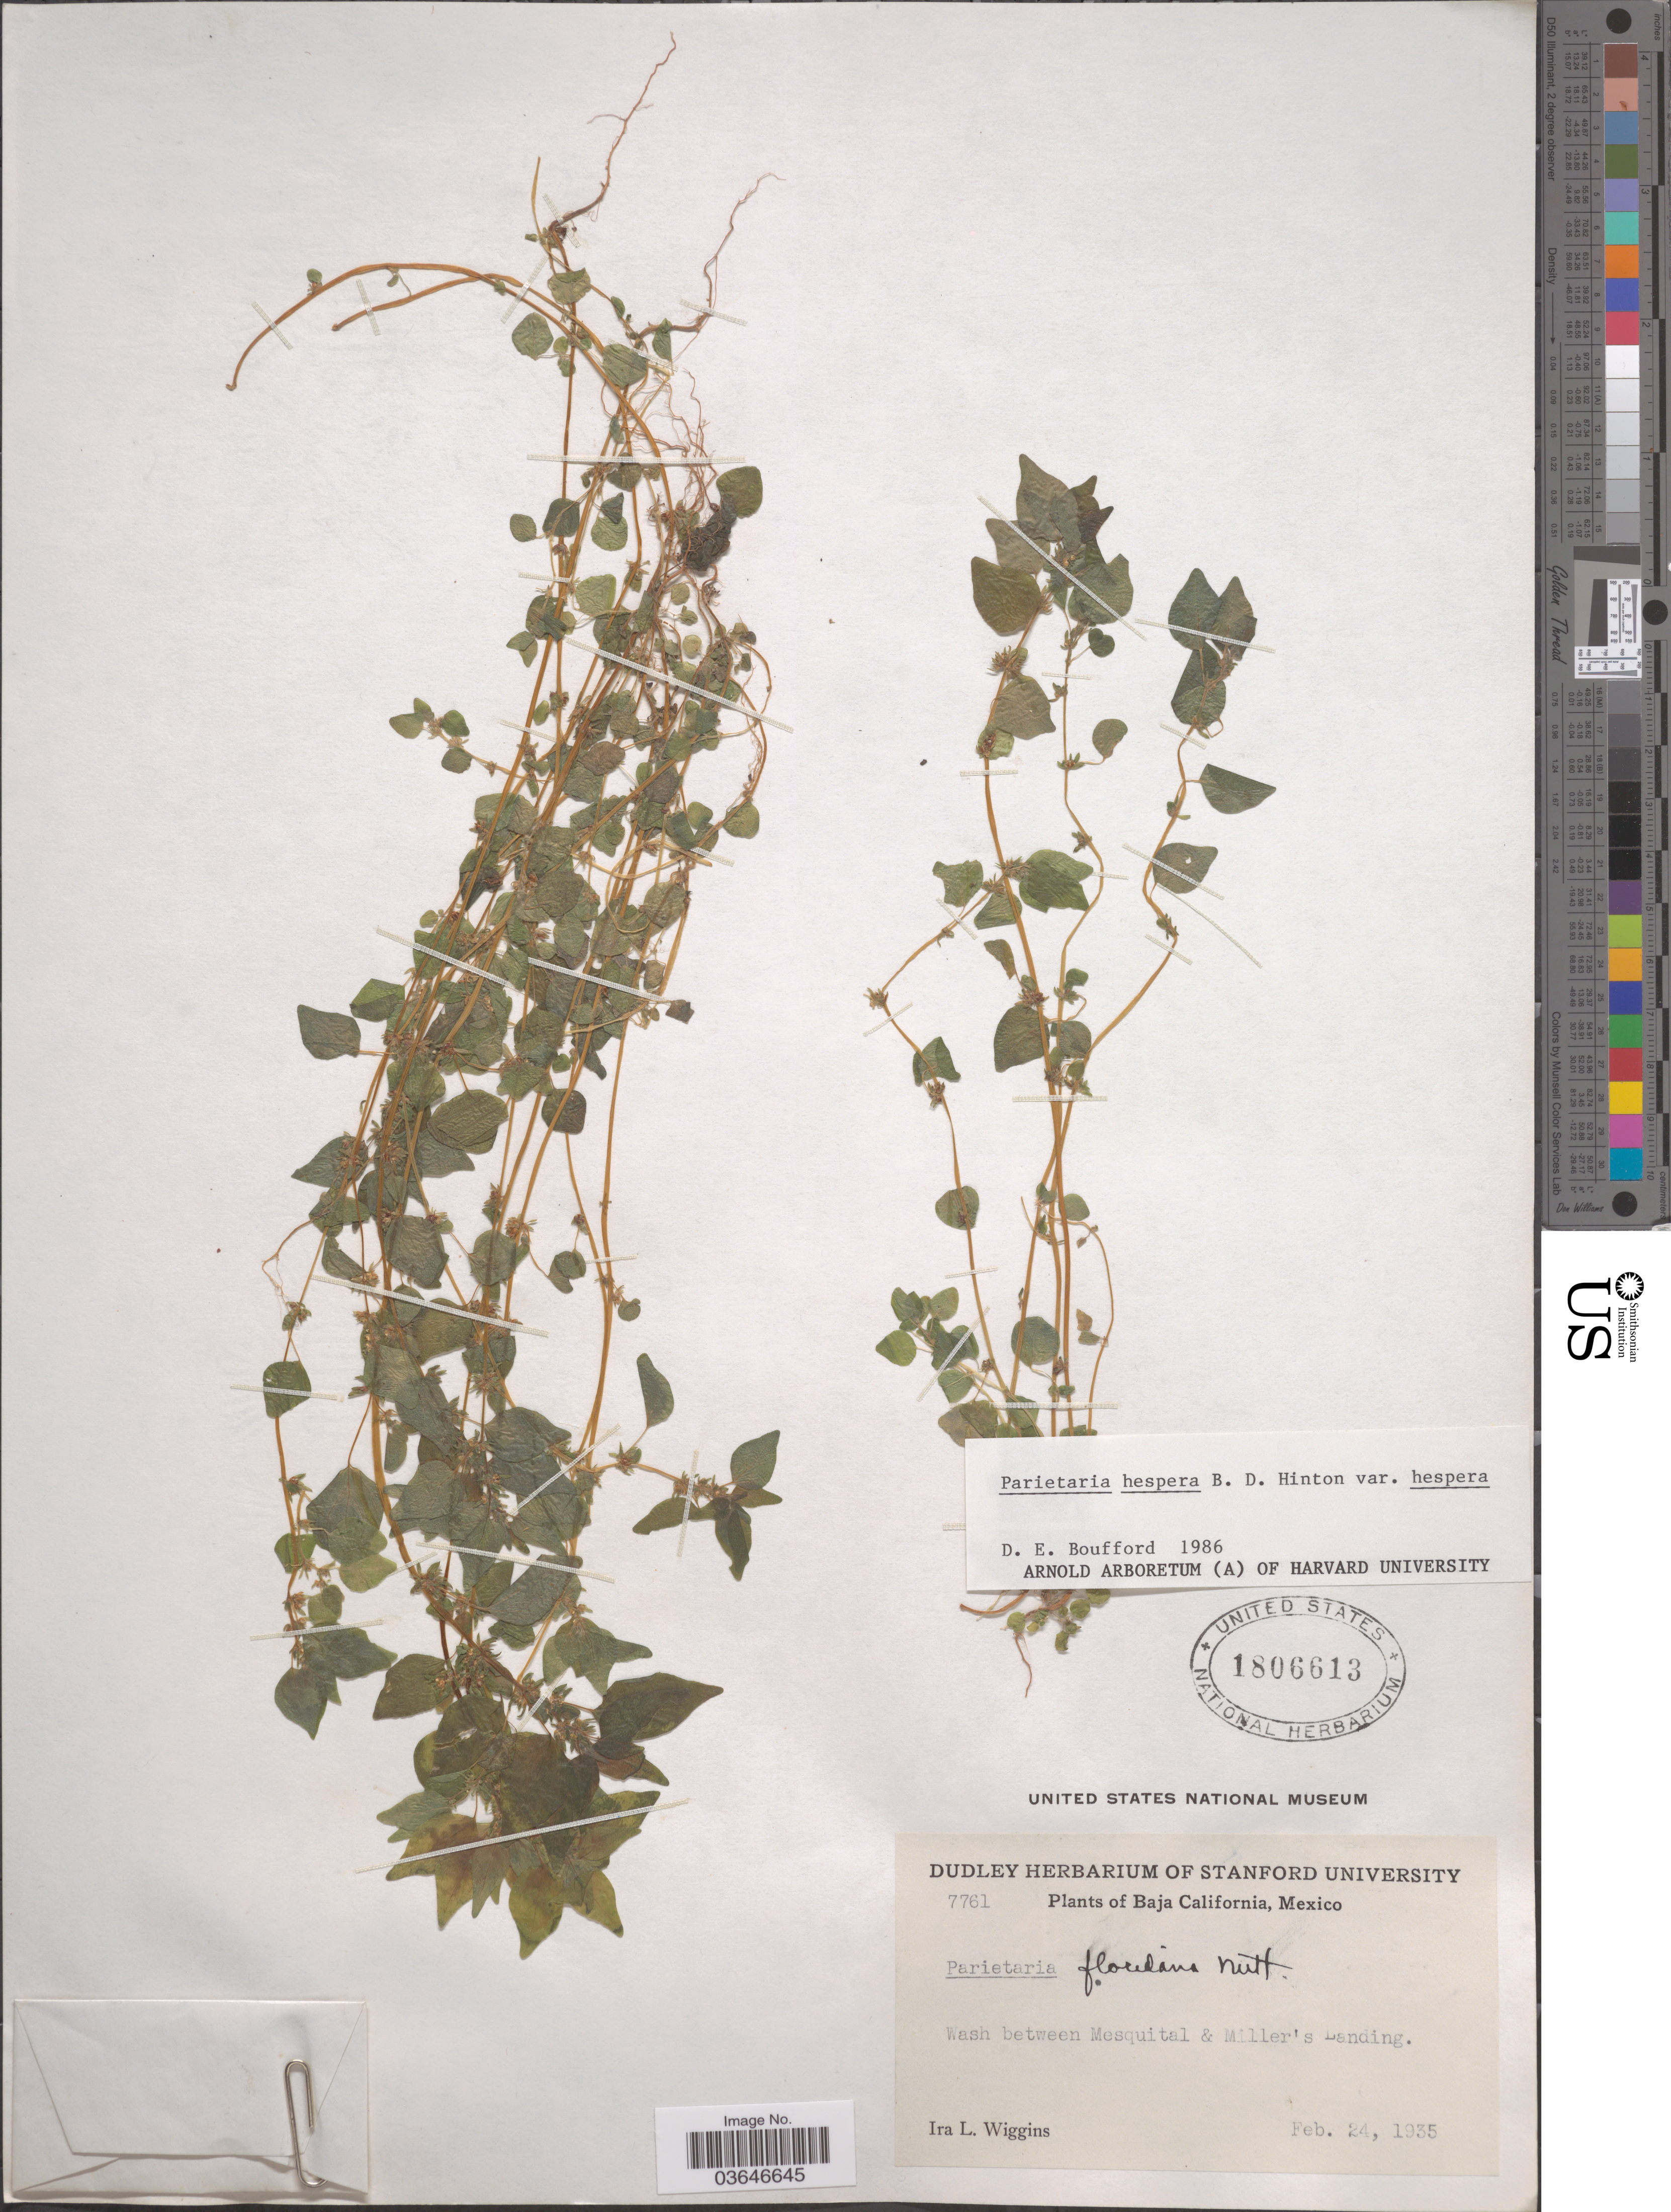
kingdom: Plantae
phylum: Tracheophyta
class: Magnoliopsida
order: Rosales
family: Urticaceae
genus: Parietaria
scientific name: Parietaria hespera var. hespera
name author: Hinton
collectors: I. L. Wiggins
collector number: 7761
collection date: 1935-02-24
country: Mexico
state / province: Baja California Norte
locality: Wash between Mesquital & Miller's Landing.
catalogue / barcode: US 1806613